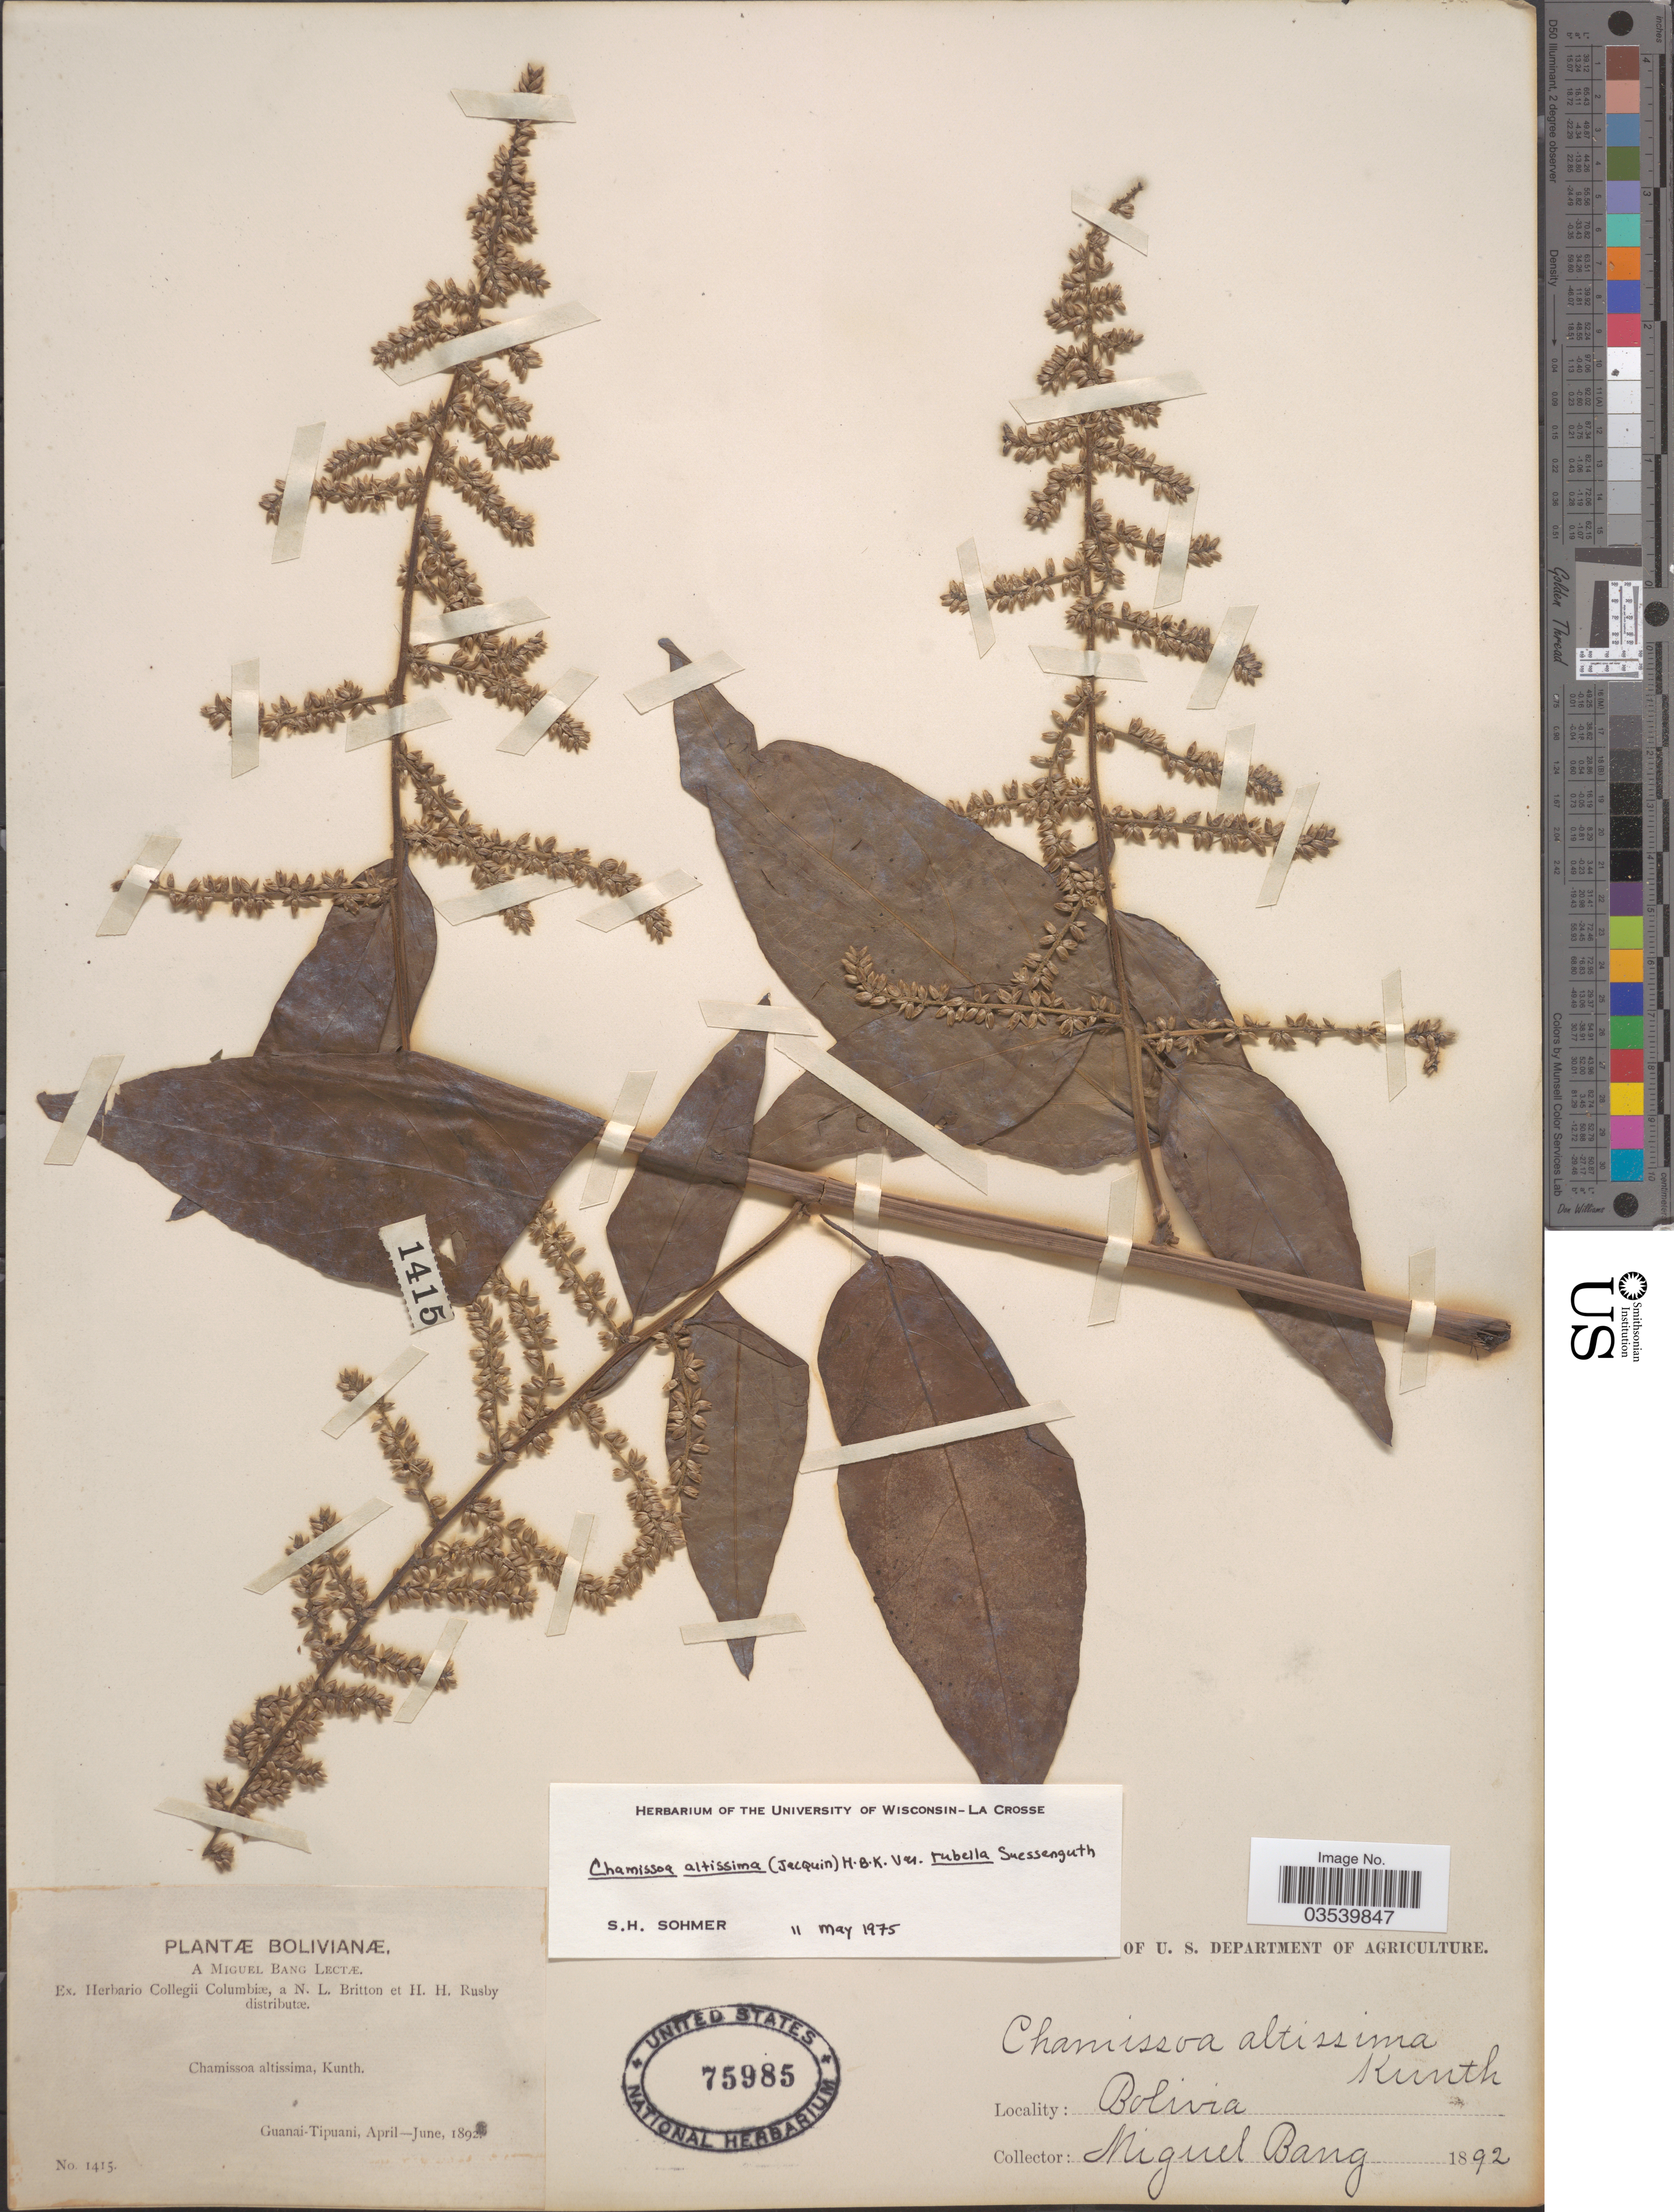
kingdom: Plantae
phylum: Tracheophyta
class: Magnoliopsida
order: Caryophyllales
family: Amaranthaceae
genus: Chamissoa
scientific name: Chamissoa altissima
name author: (Jacq.) Kunth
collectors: M. Bang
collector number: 1415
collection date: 1892-04/1892-06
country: Bolivia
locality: Guanai-Tipuani.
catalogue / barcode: US 75985